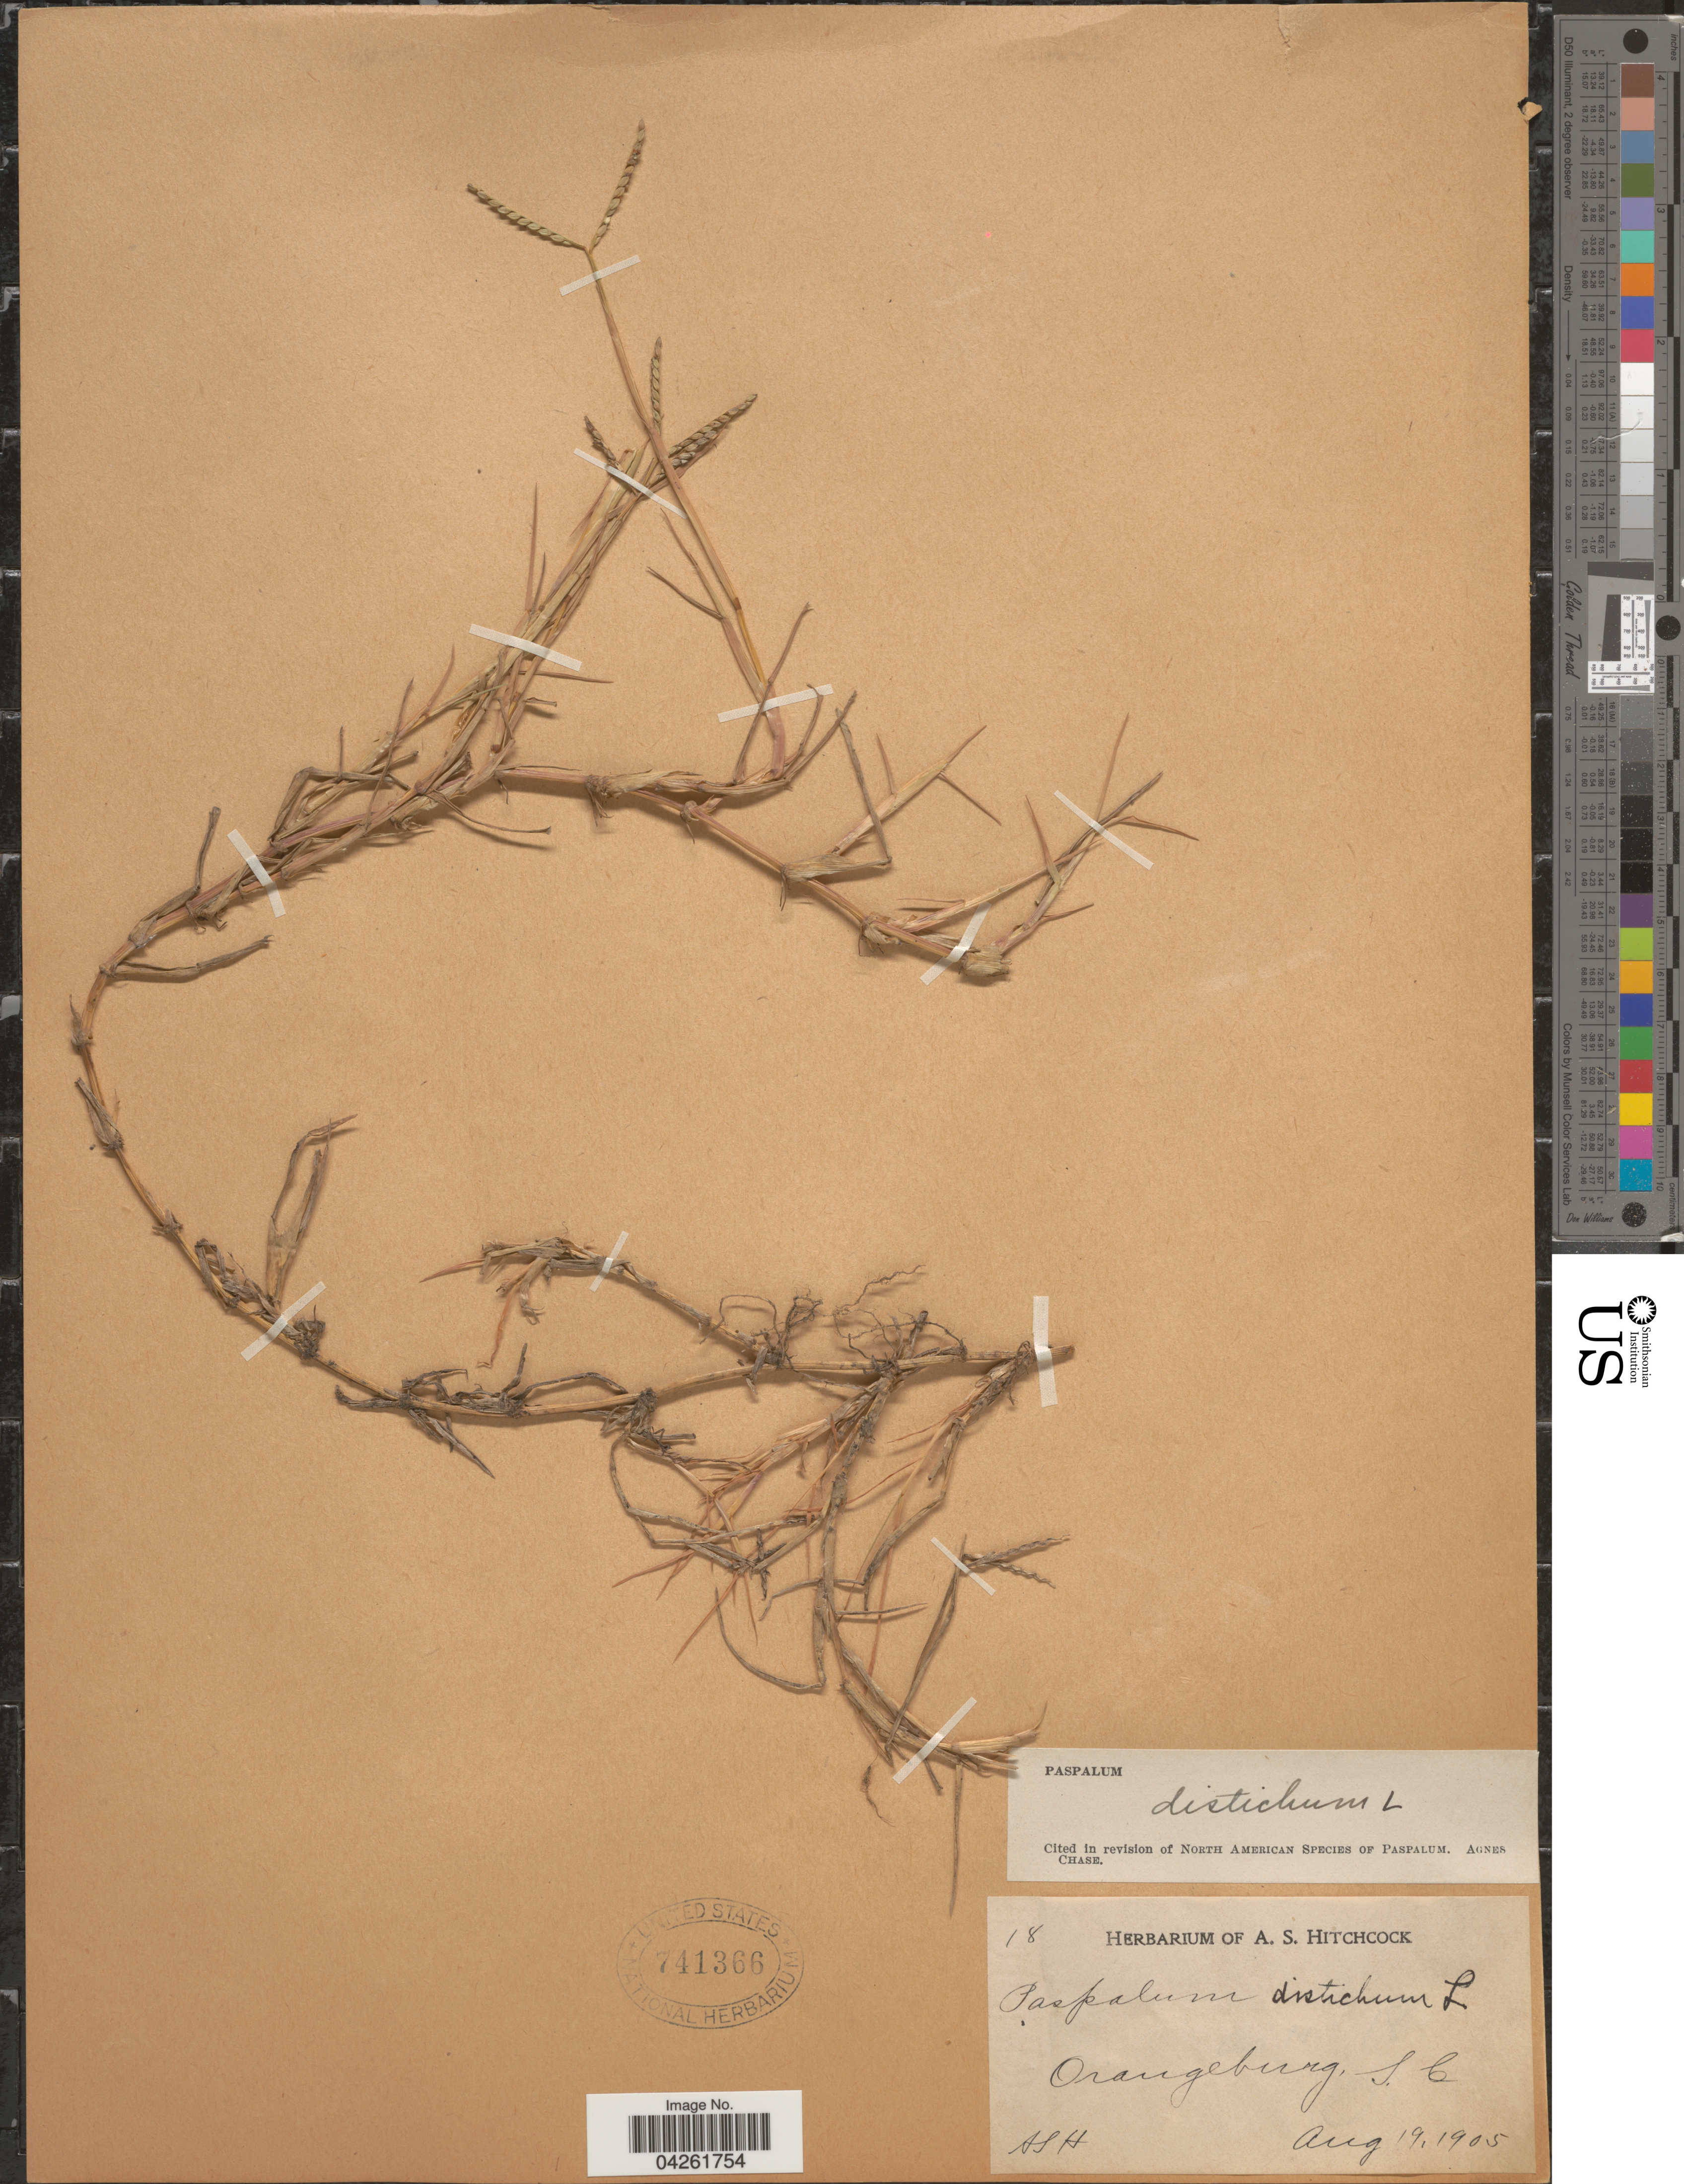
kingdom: Plantae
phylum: Tracheophyta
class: Liliopsida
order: Poales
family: Poaceae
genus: Paspalum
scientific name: Paspalum distichum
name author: L.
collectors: A. S. Hitchcock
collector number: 18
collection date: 1905-08-19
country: United States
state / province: South Carolina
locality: Orangeburg.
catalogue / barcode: US 741366